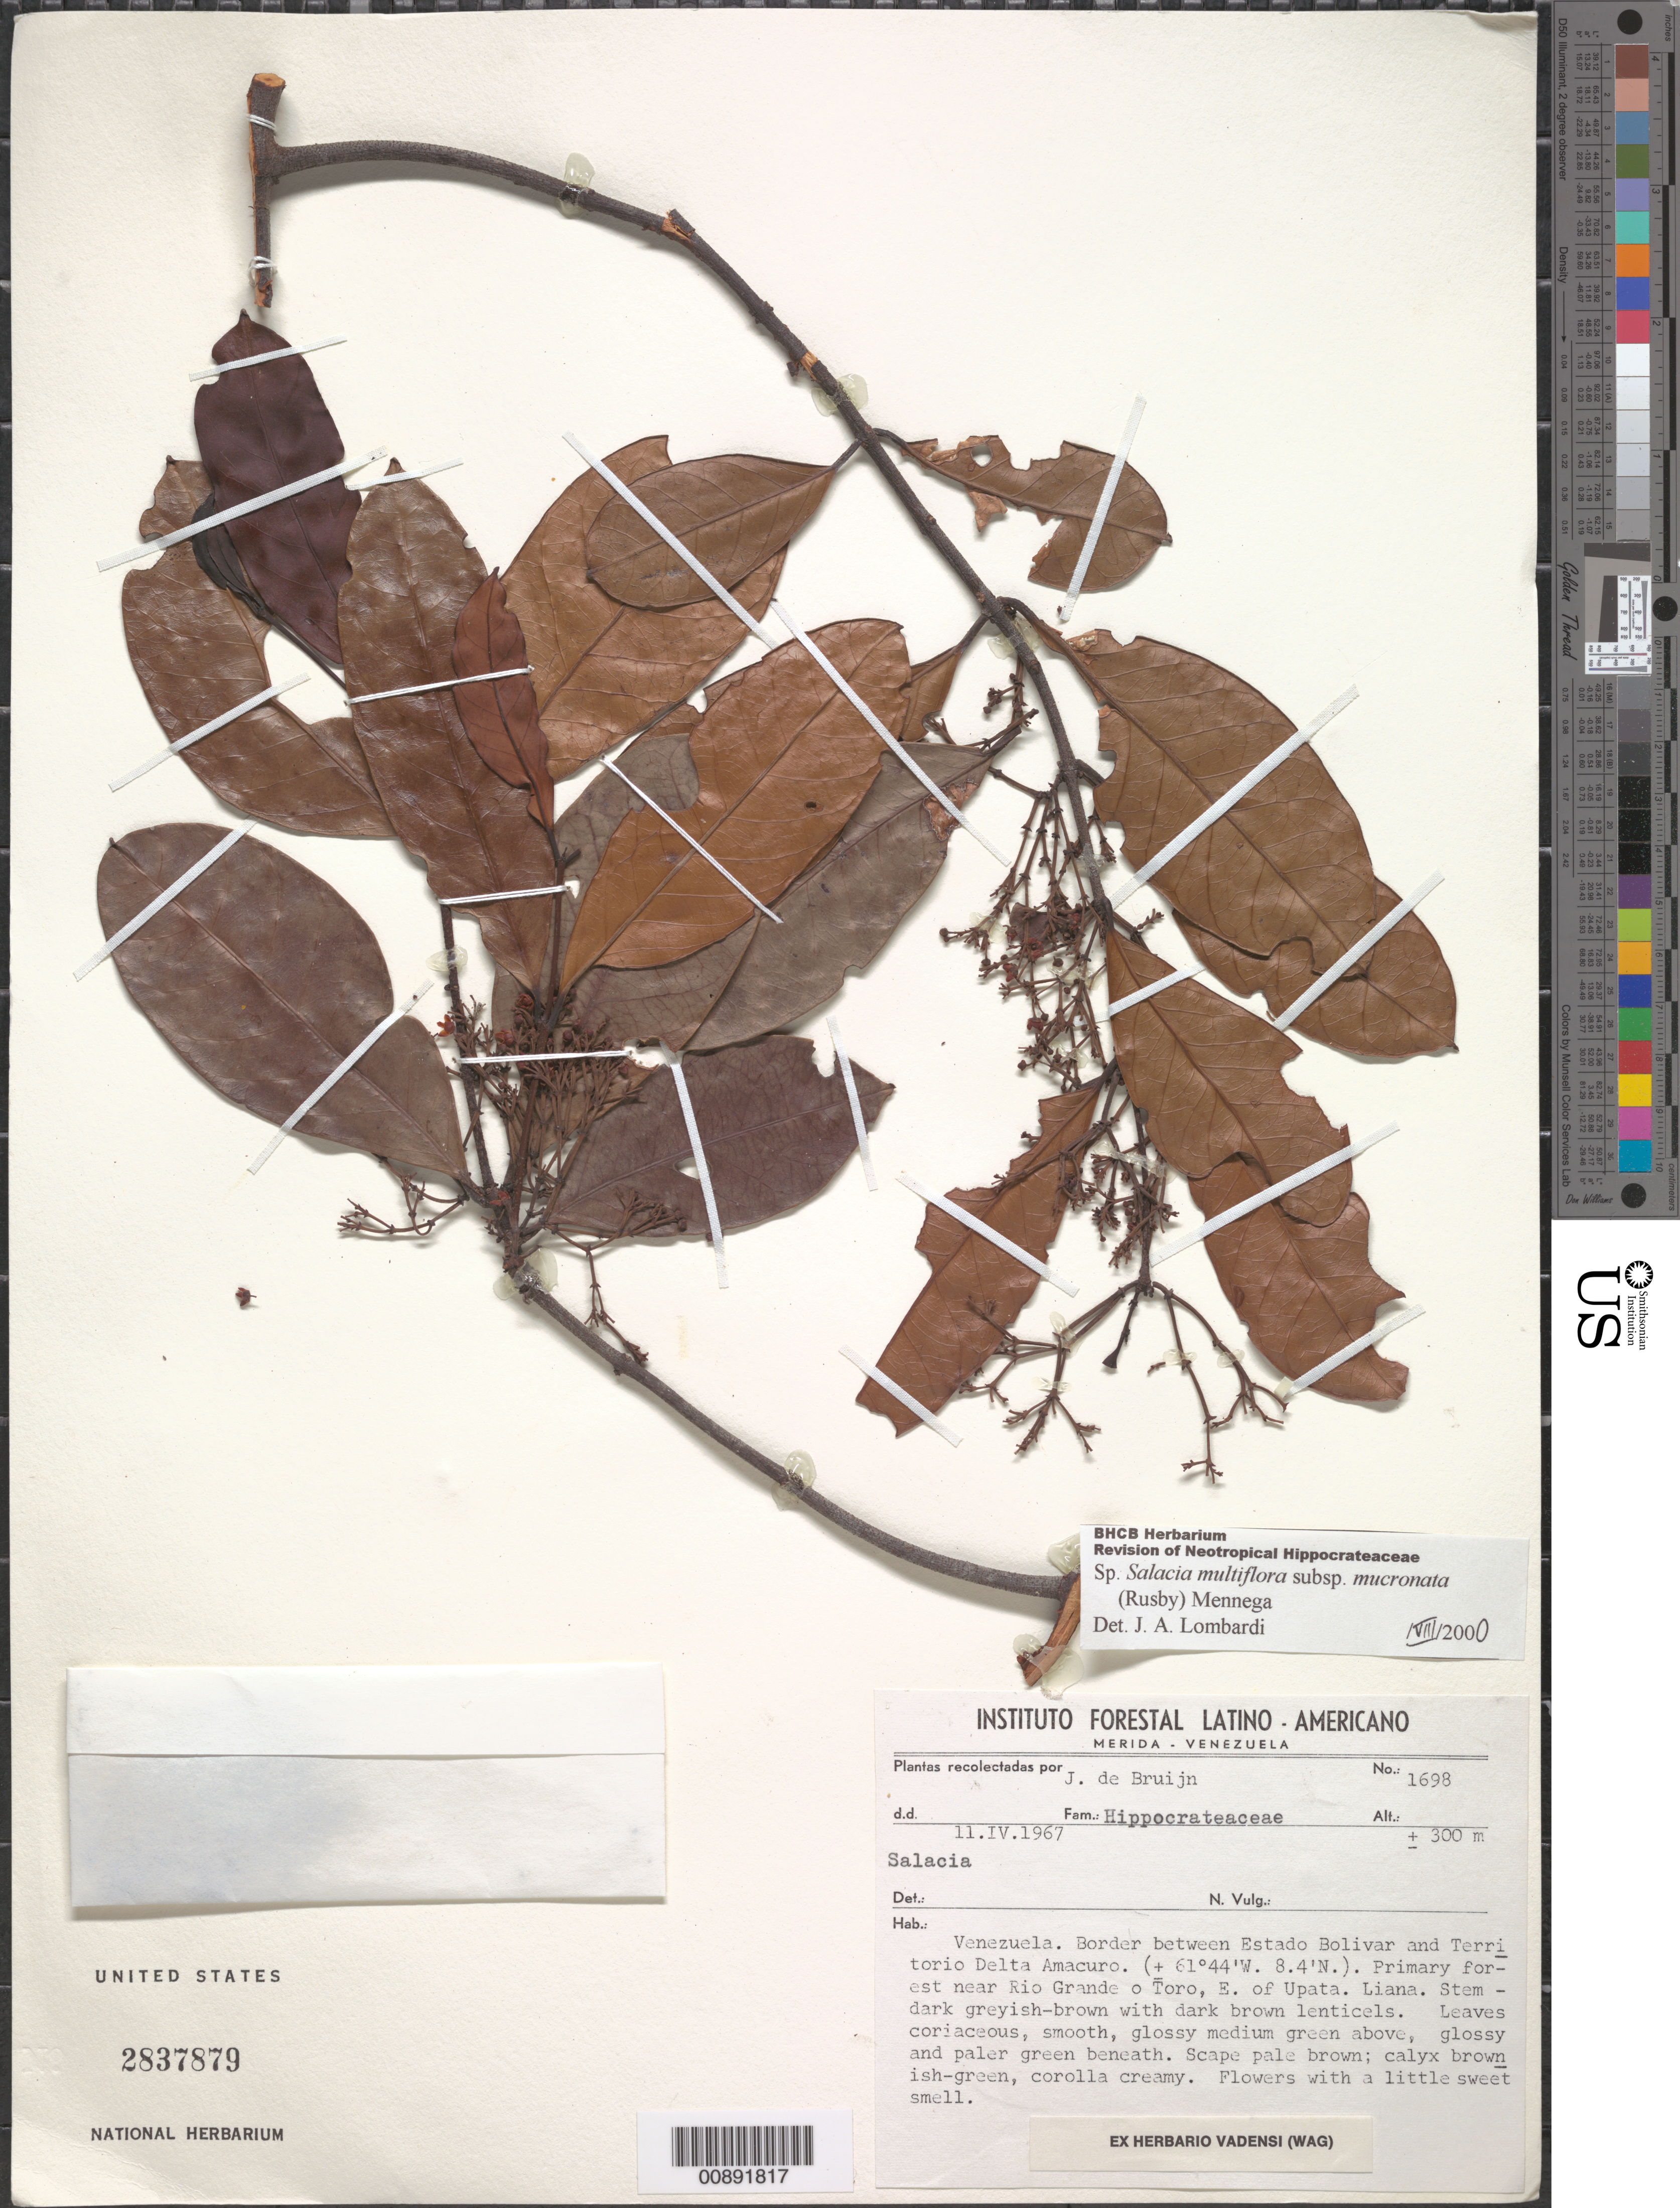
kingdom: Plantae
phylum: Tracheophyta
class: Magnoliopsida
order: Celastrales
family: Celastraceae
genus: Salacia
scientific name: Salacia multiflora subsp. mucronata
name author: (Rusby) Mennega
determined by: Lombardi, Julio A.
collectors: J. Bruijn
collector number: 1698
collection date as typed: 11-Apr-67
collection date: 1967-04-11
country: Venezuela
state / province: Bolívar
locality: Estado Bolívar and Territorío Delta Amacuro border, near Río Grande o Toro, E of Upata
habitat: Primary forest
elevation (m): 300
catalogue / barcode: US 2837879